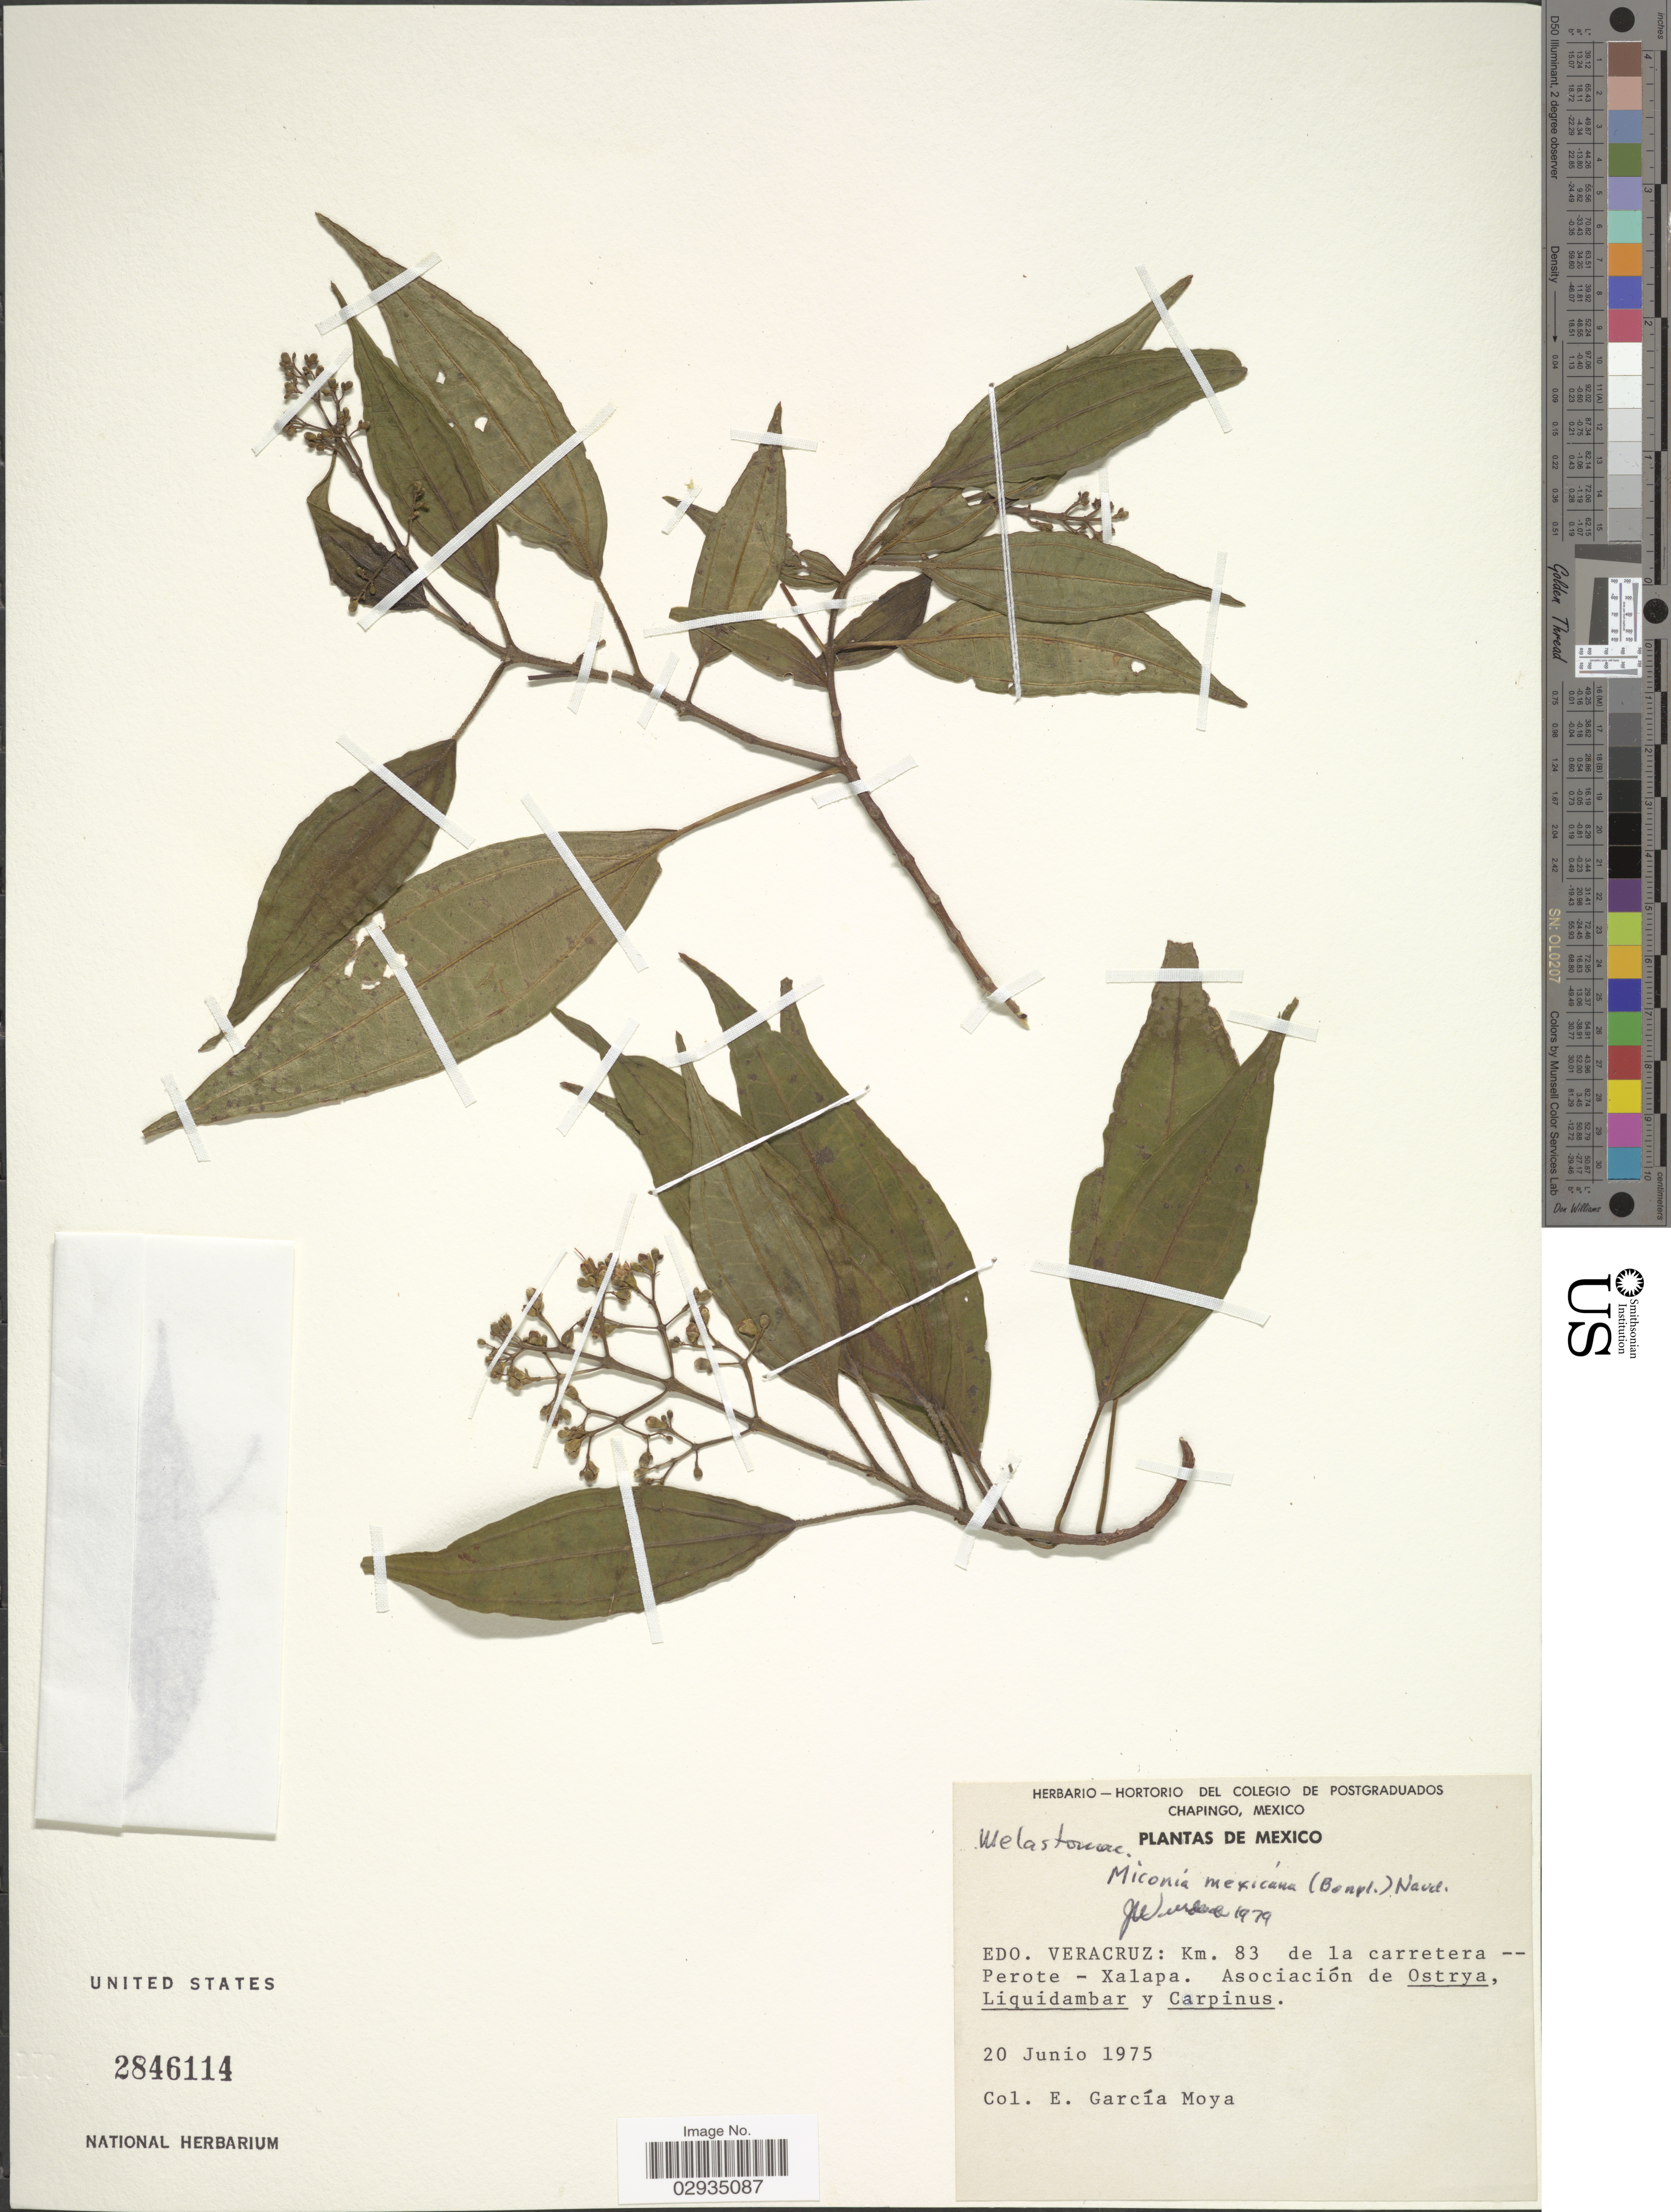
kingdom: Plantae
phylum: Tracheophyta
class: Magnoliopsida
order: Myrtales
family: Melastomataceae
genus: Miconia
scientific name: Miconia mexicana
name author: (Bonpl.) Naudin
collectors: E. Moya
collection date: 1975-06-20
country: Mexico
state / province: Veracruz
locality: Veracruz. Km. 83 de la carretera--Perote- Xalapa.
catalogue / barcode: US 2846114